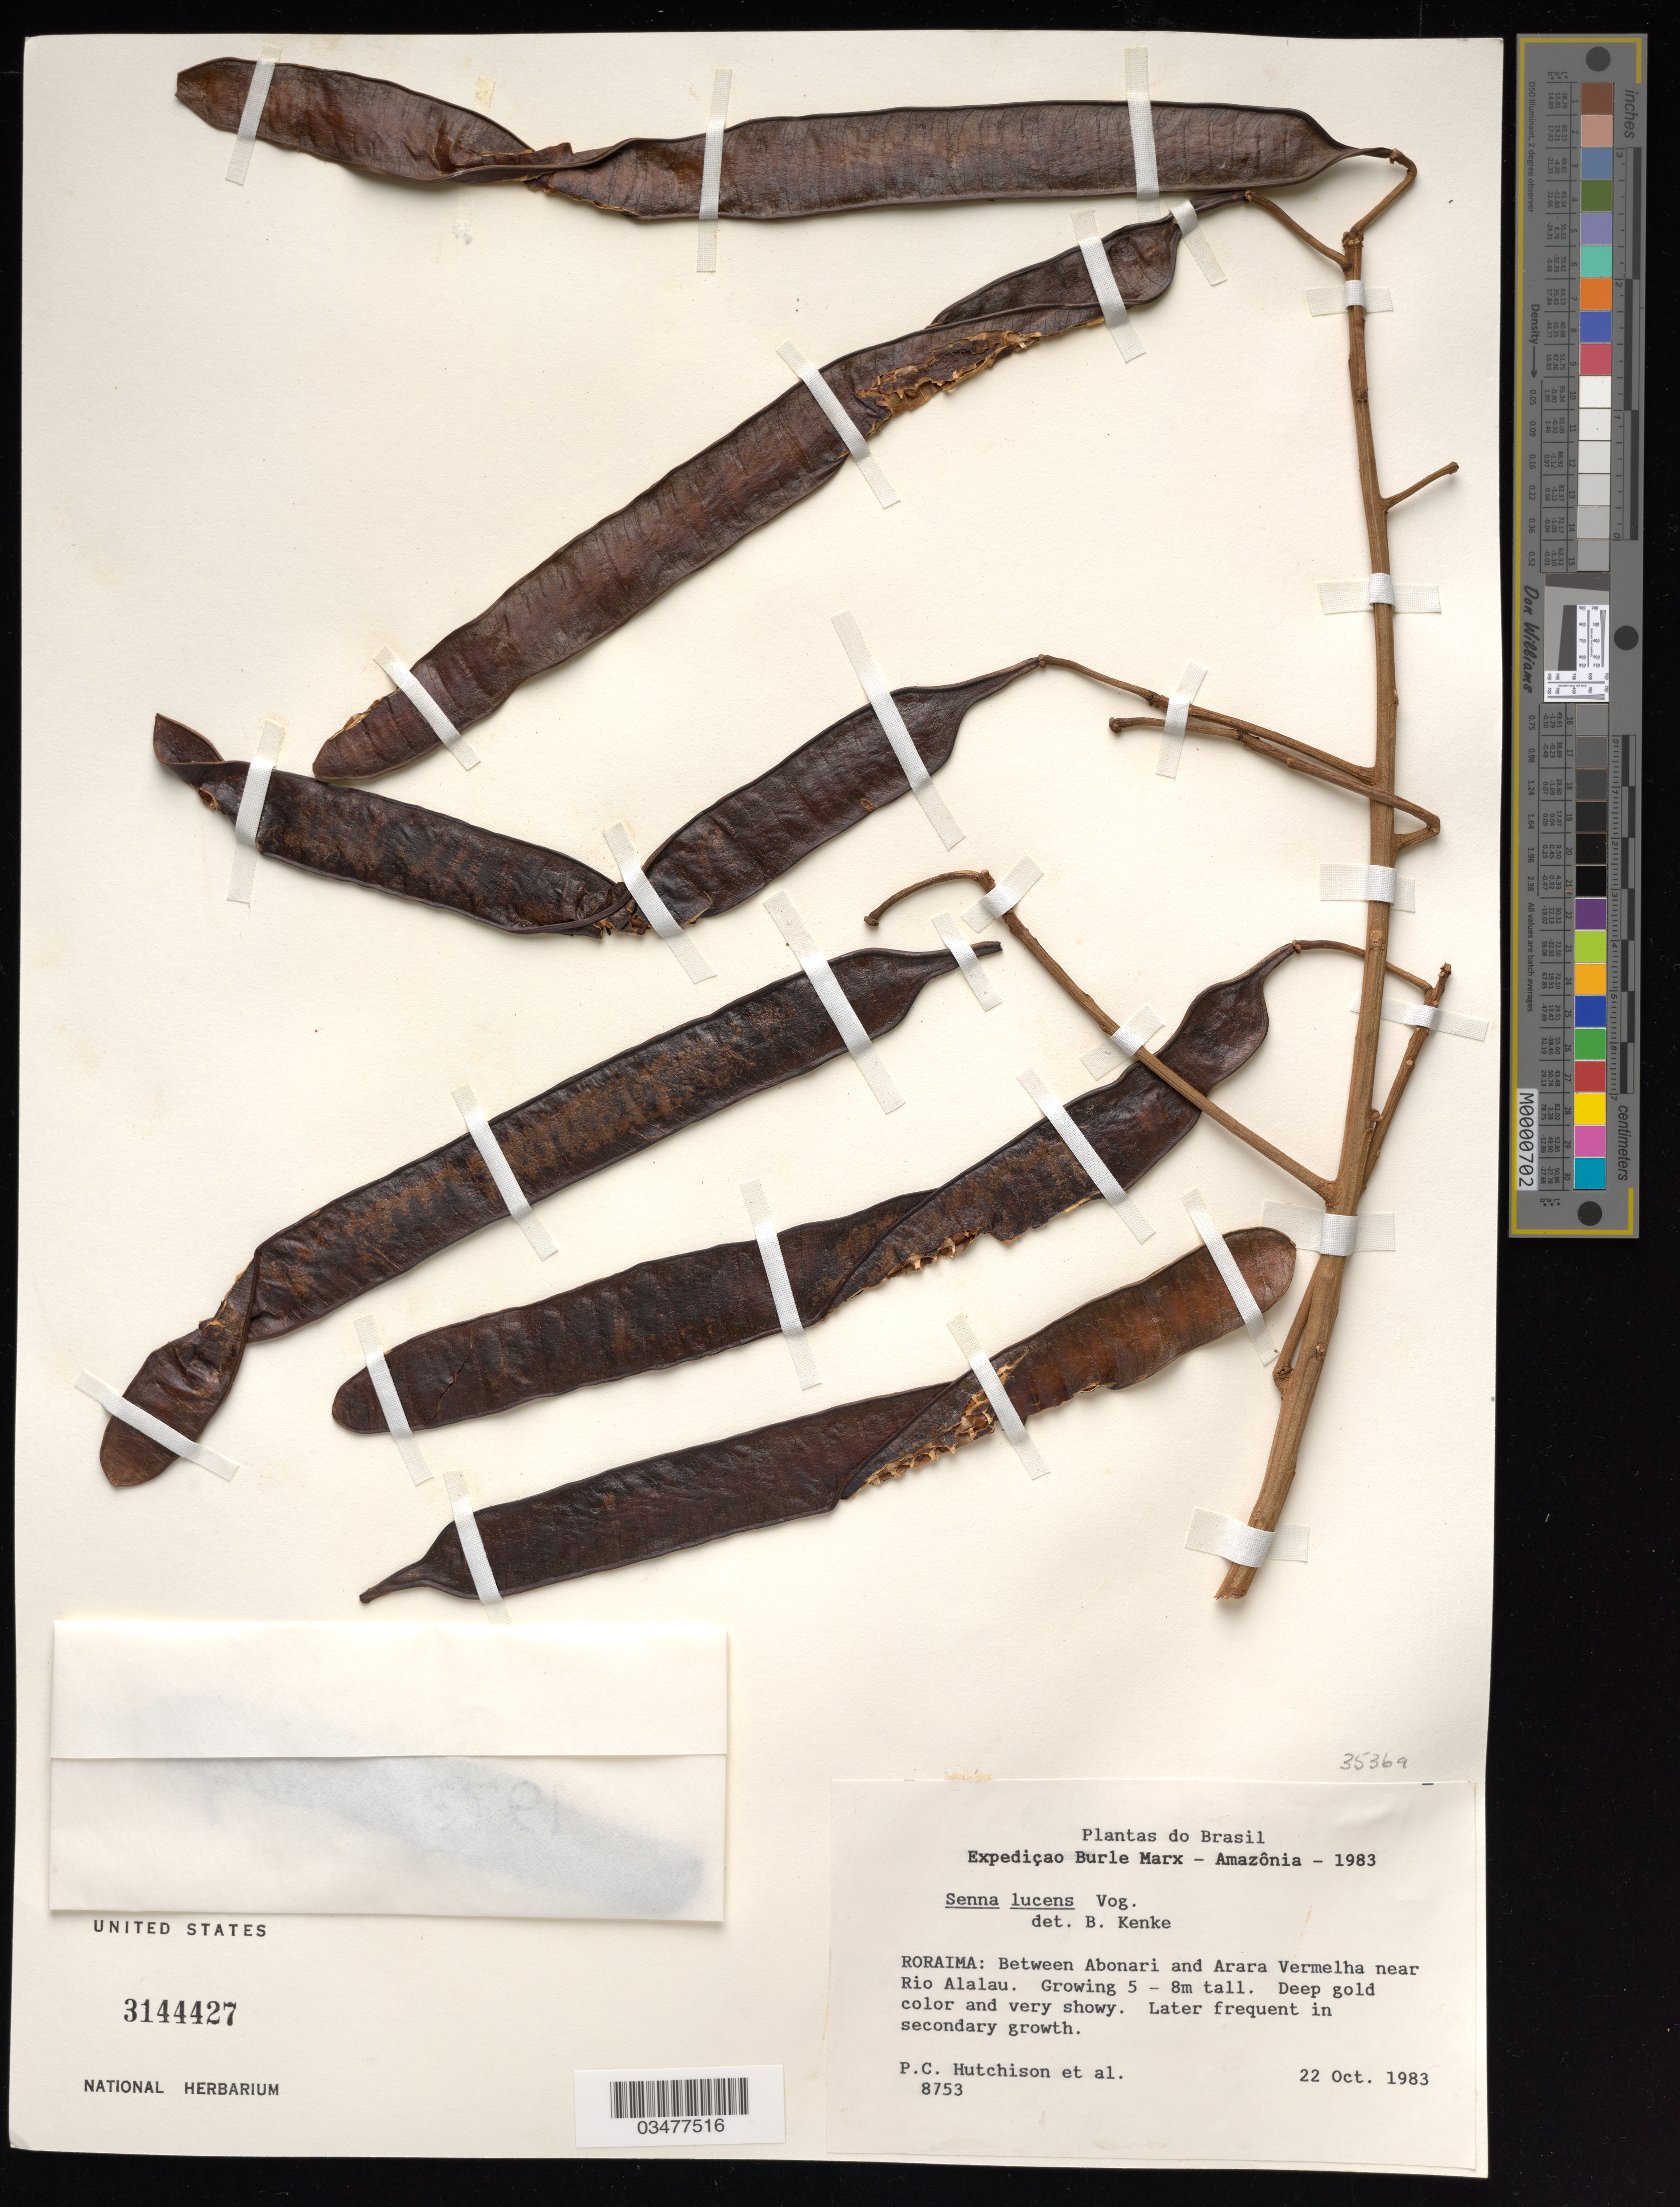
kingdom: Plantae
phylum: Tracheophyta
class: Magnoliopsida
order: Fabales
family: Fabaceae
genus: Senna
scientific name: Senna sylvestris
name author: (Vell.) H.S. Irwin & Barneby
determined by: Liesner, R. L.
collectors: P. C. Hutchison & et al.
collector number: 8753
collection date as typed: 22 Oct 1983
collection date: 1983-10-22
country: Brazil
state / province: Roraima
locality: Between Abonari and Arara Vermelha near Rio Alalau.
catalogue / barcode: US 3144427